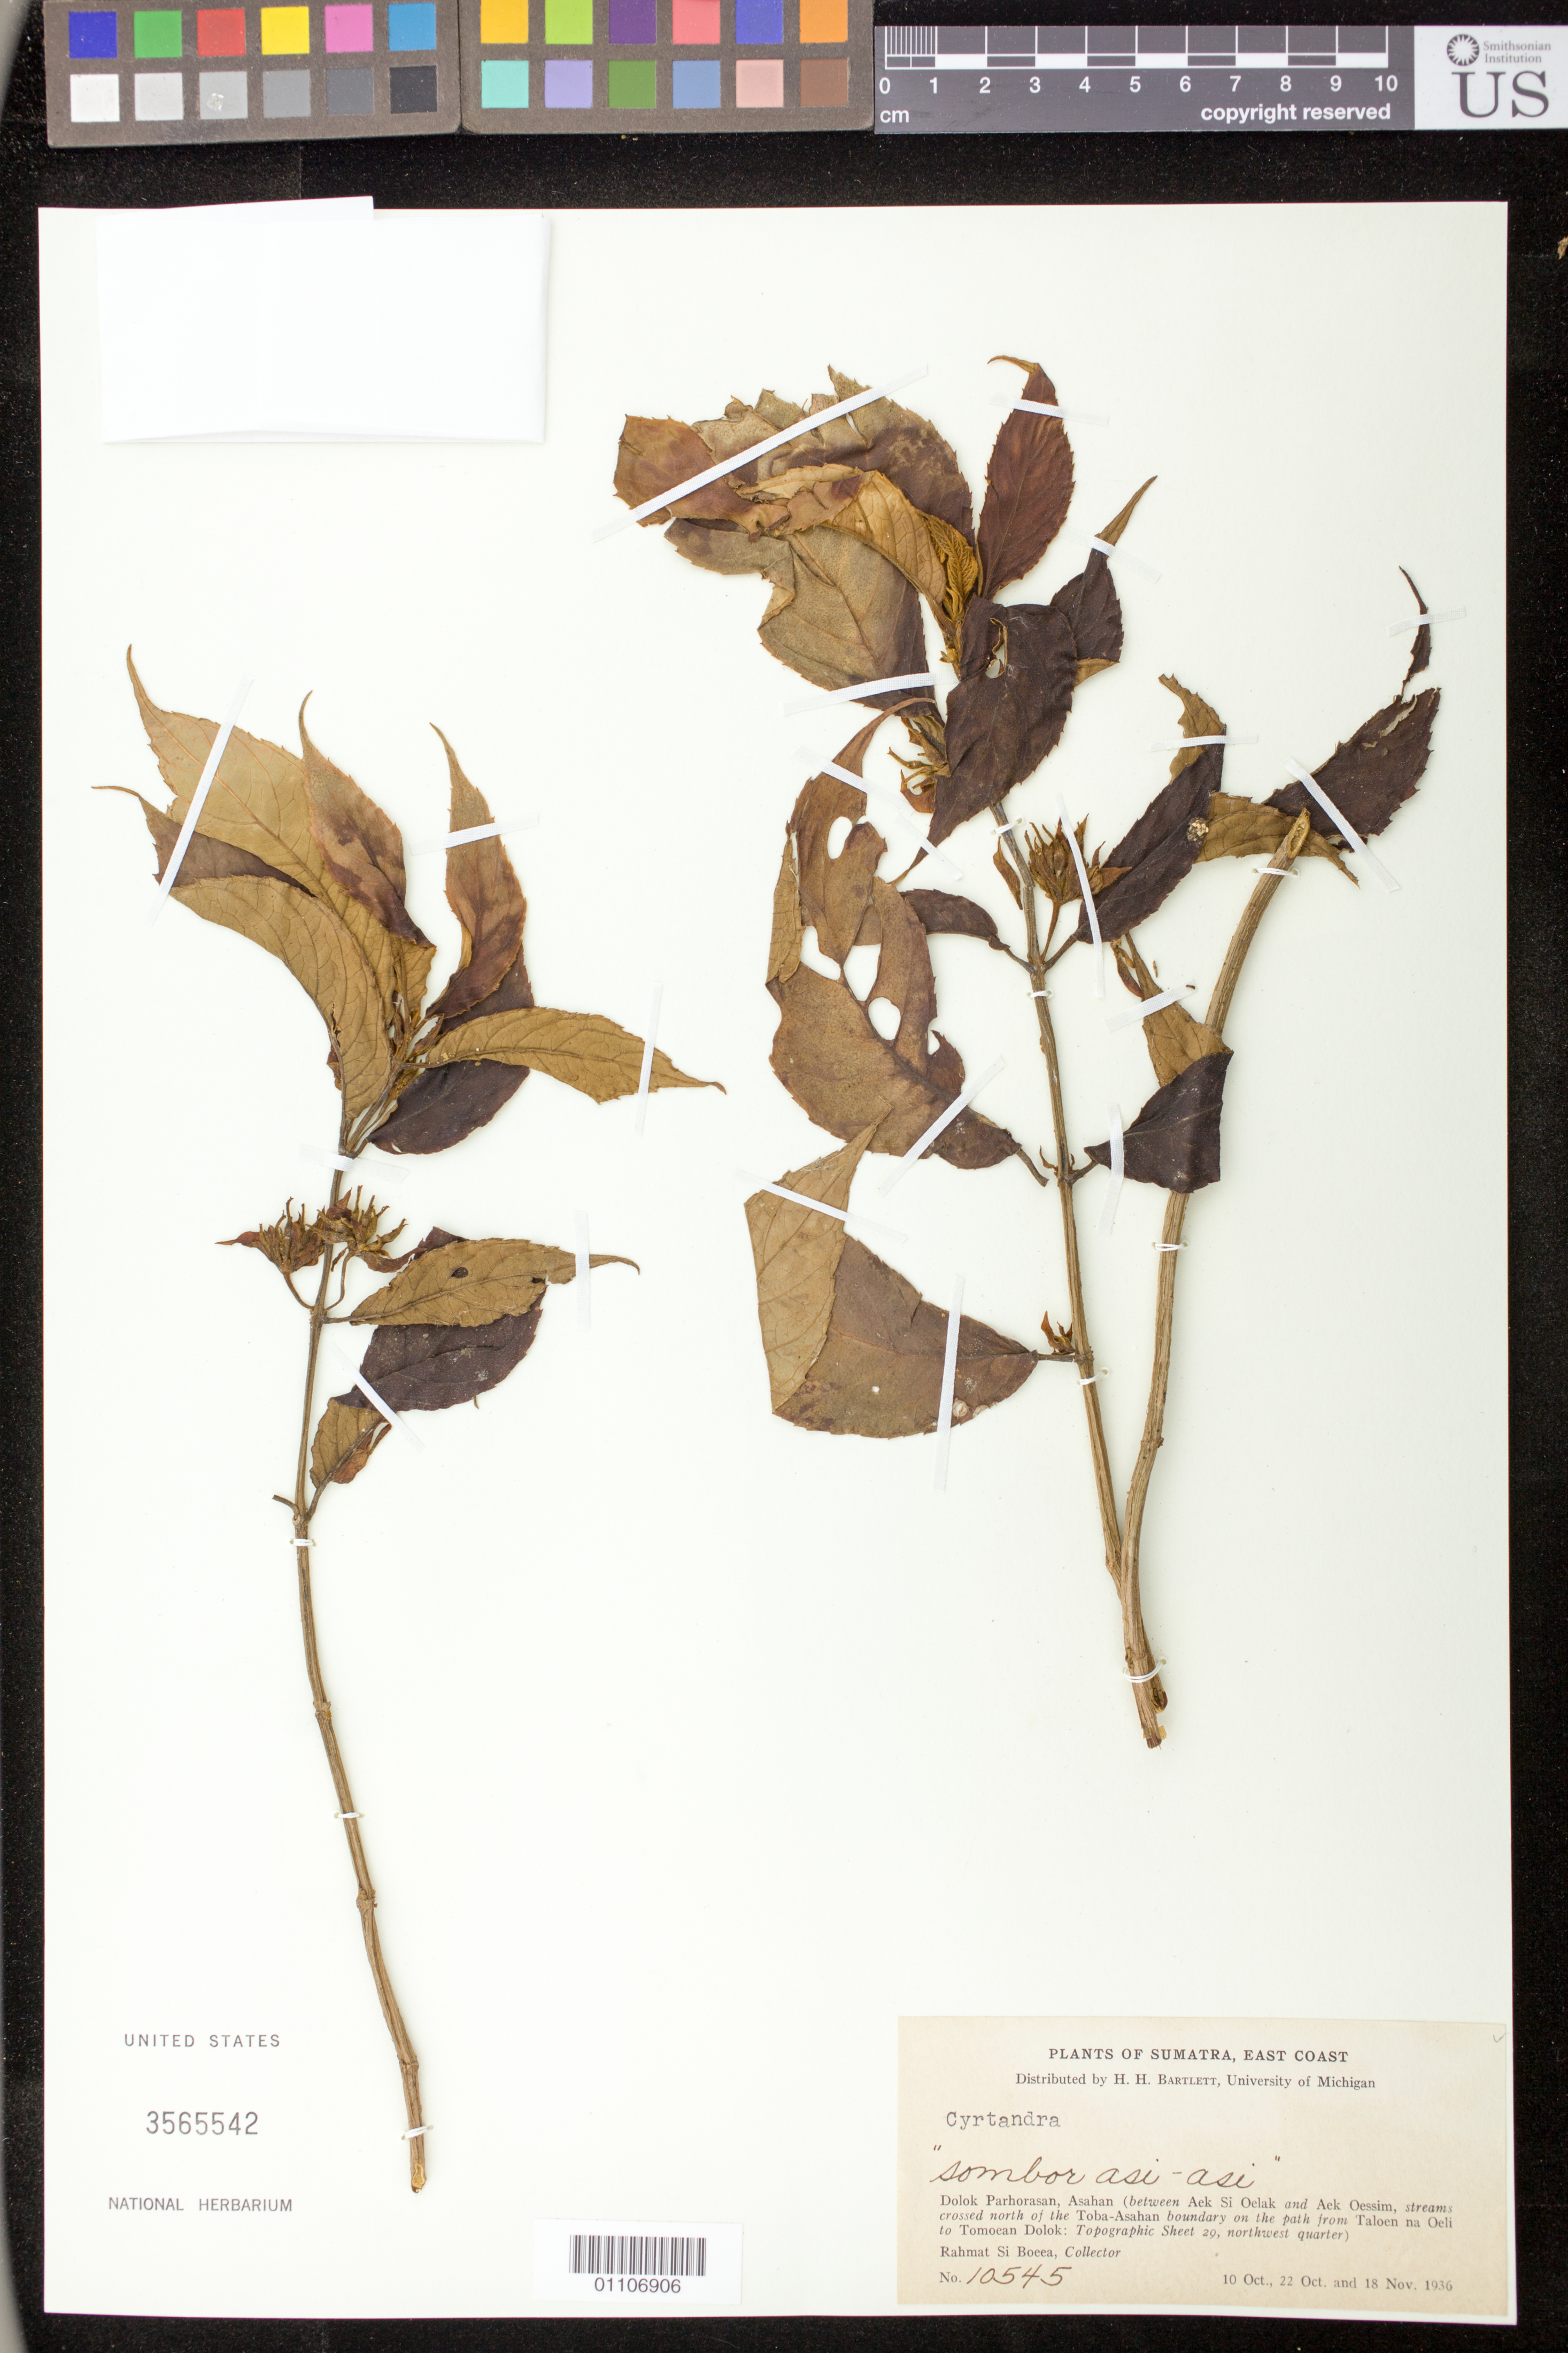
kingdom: Plantae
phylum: Tracheophyta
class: Magnoliopsida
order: Lamiales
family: Gesneriaceae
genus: Cyrtandra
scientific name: Cyrtandra sp.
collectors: Rahmat Si Boeea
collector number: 10545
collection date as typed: Oct-Nov 1936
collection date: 1936-10/1936-11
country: Indonesia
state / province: Sumatra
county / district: Sumatera Utara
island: Sumatra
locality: Dolok Parhorasan (between Aek Si Oelak and Aek Oessim, streams crossed N of the Toba-Asahan boundary on the path from Taben na Oeli to Tomoean Dolok: Topographic Sheet 29, NW quarter)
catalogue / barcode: US 3565542